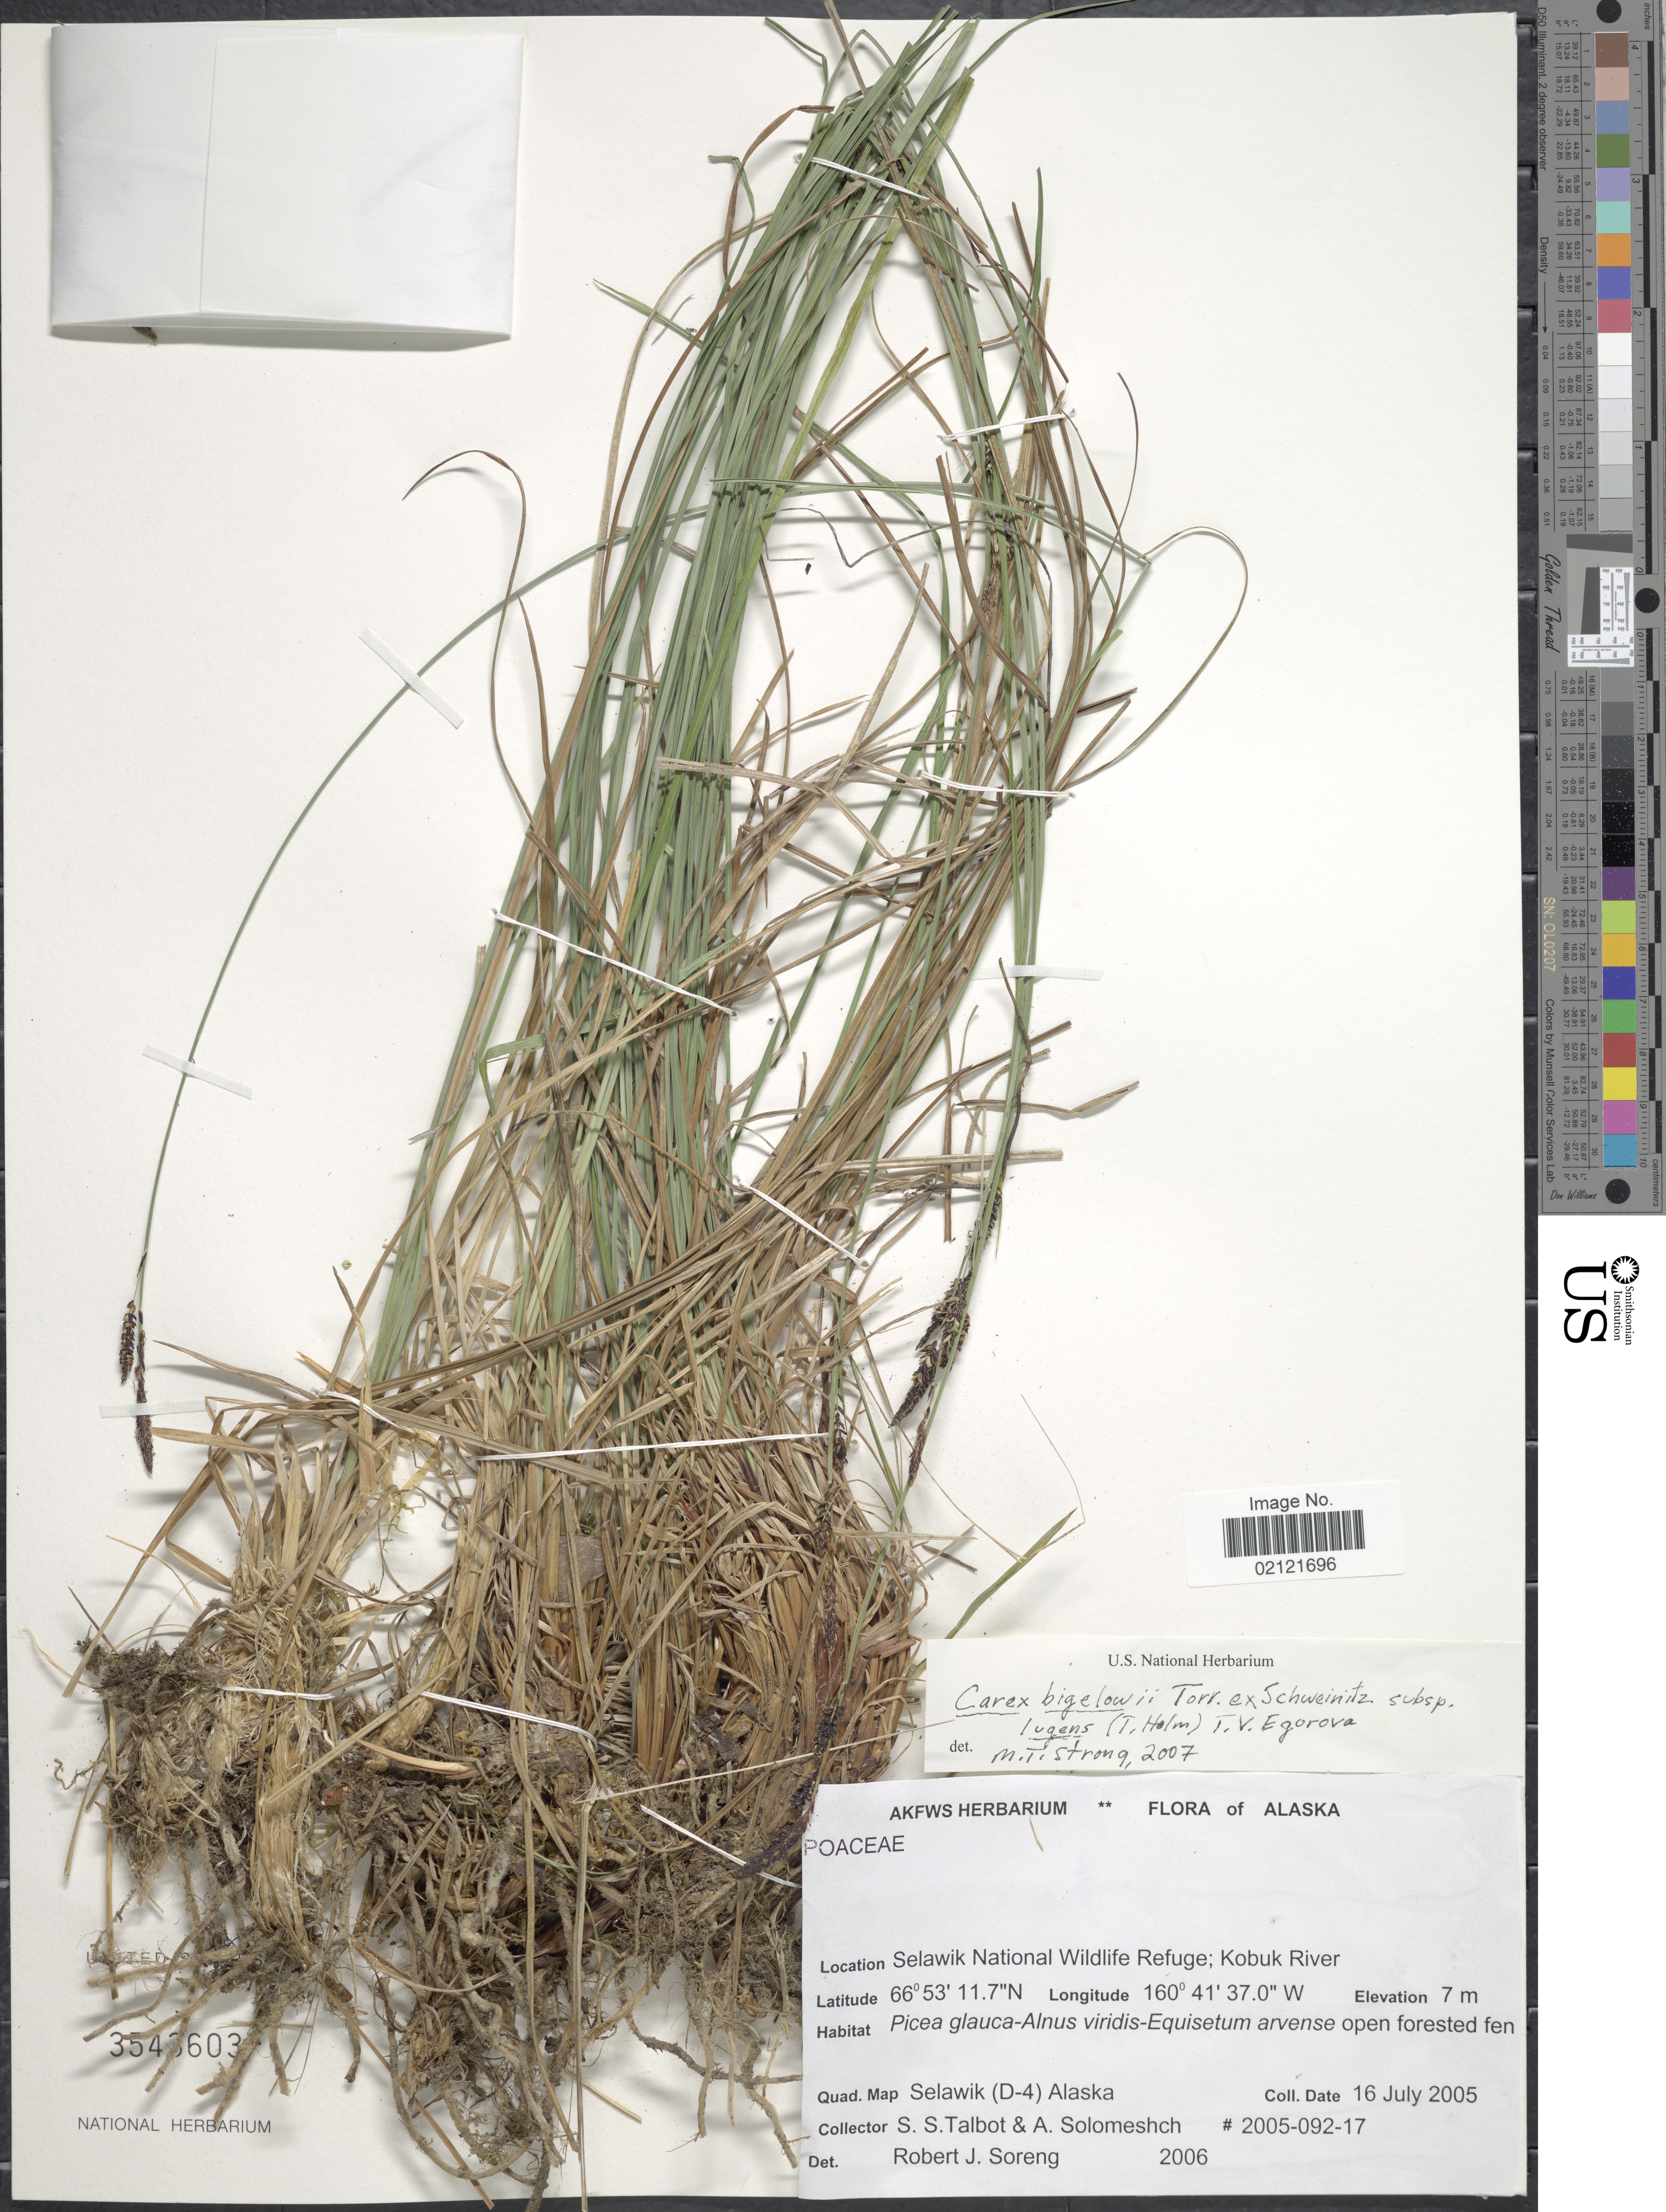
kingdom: Plantae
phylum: Tracheophyta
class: Liliopsida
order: Poales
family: Cyperaceae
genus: Carex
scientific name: Carex bigelowii subsp. lugens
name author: (Holm) T.V. Egorova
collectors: S. S. Talbot & A. Solomeshch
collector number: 2005-092-17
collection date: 2005-07-16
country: United States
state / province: Alaska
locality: Selawik National Wildlife Refuge; Kobuk River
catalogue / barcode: US 3543603